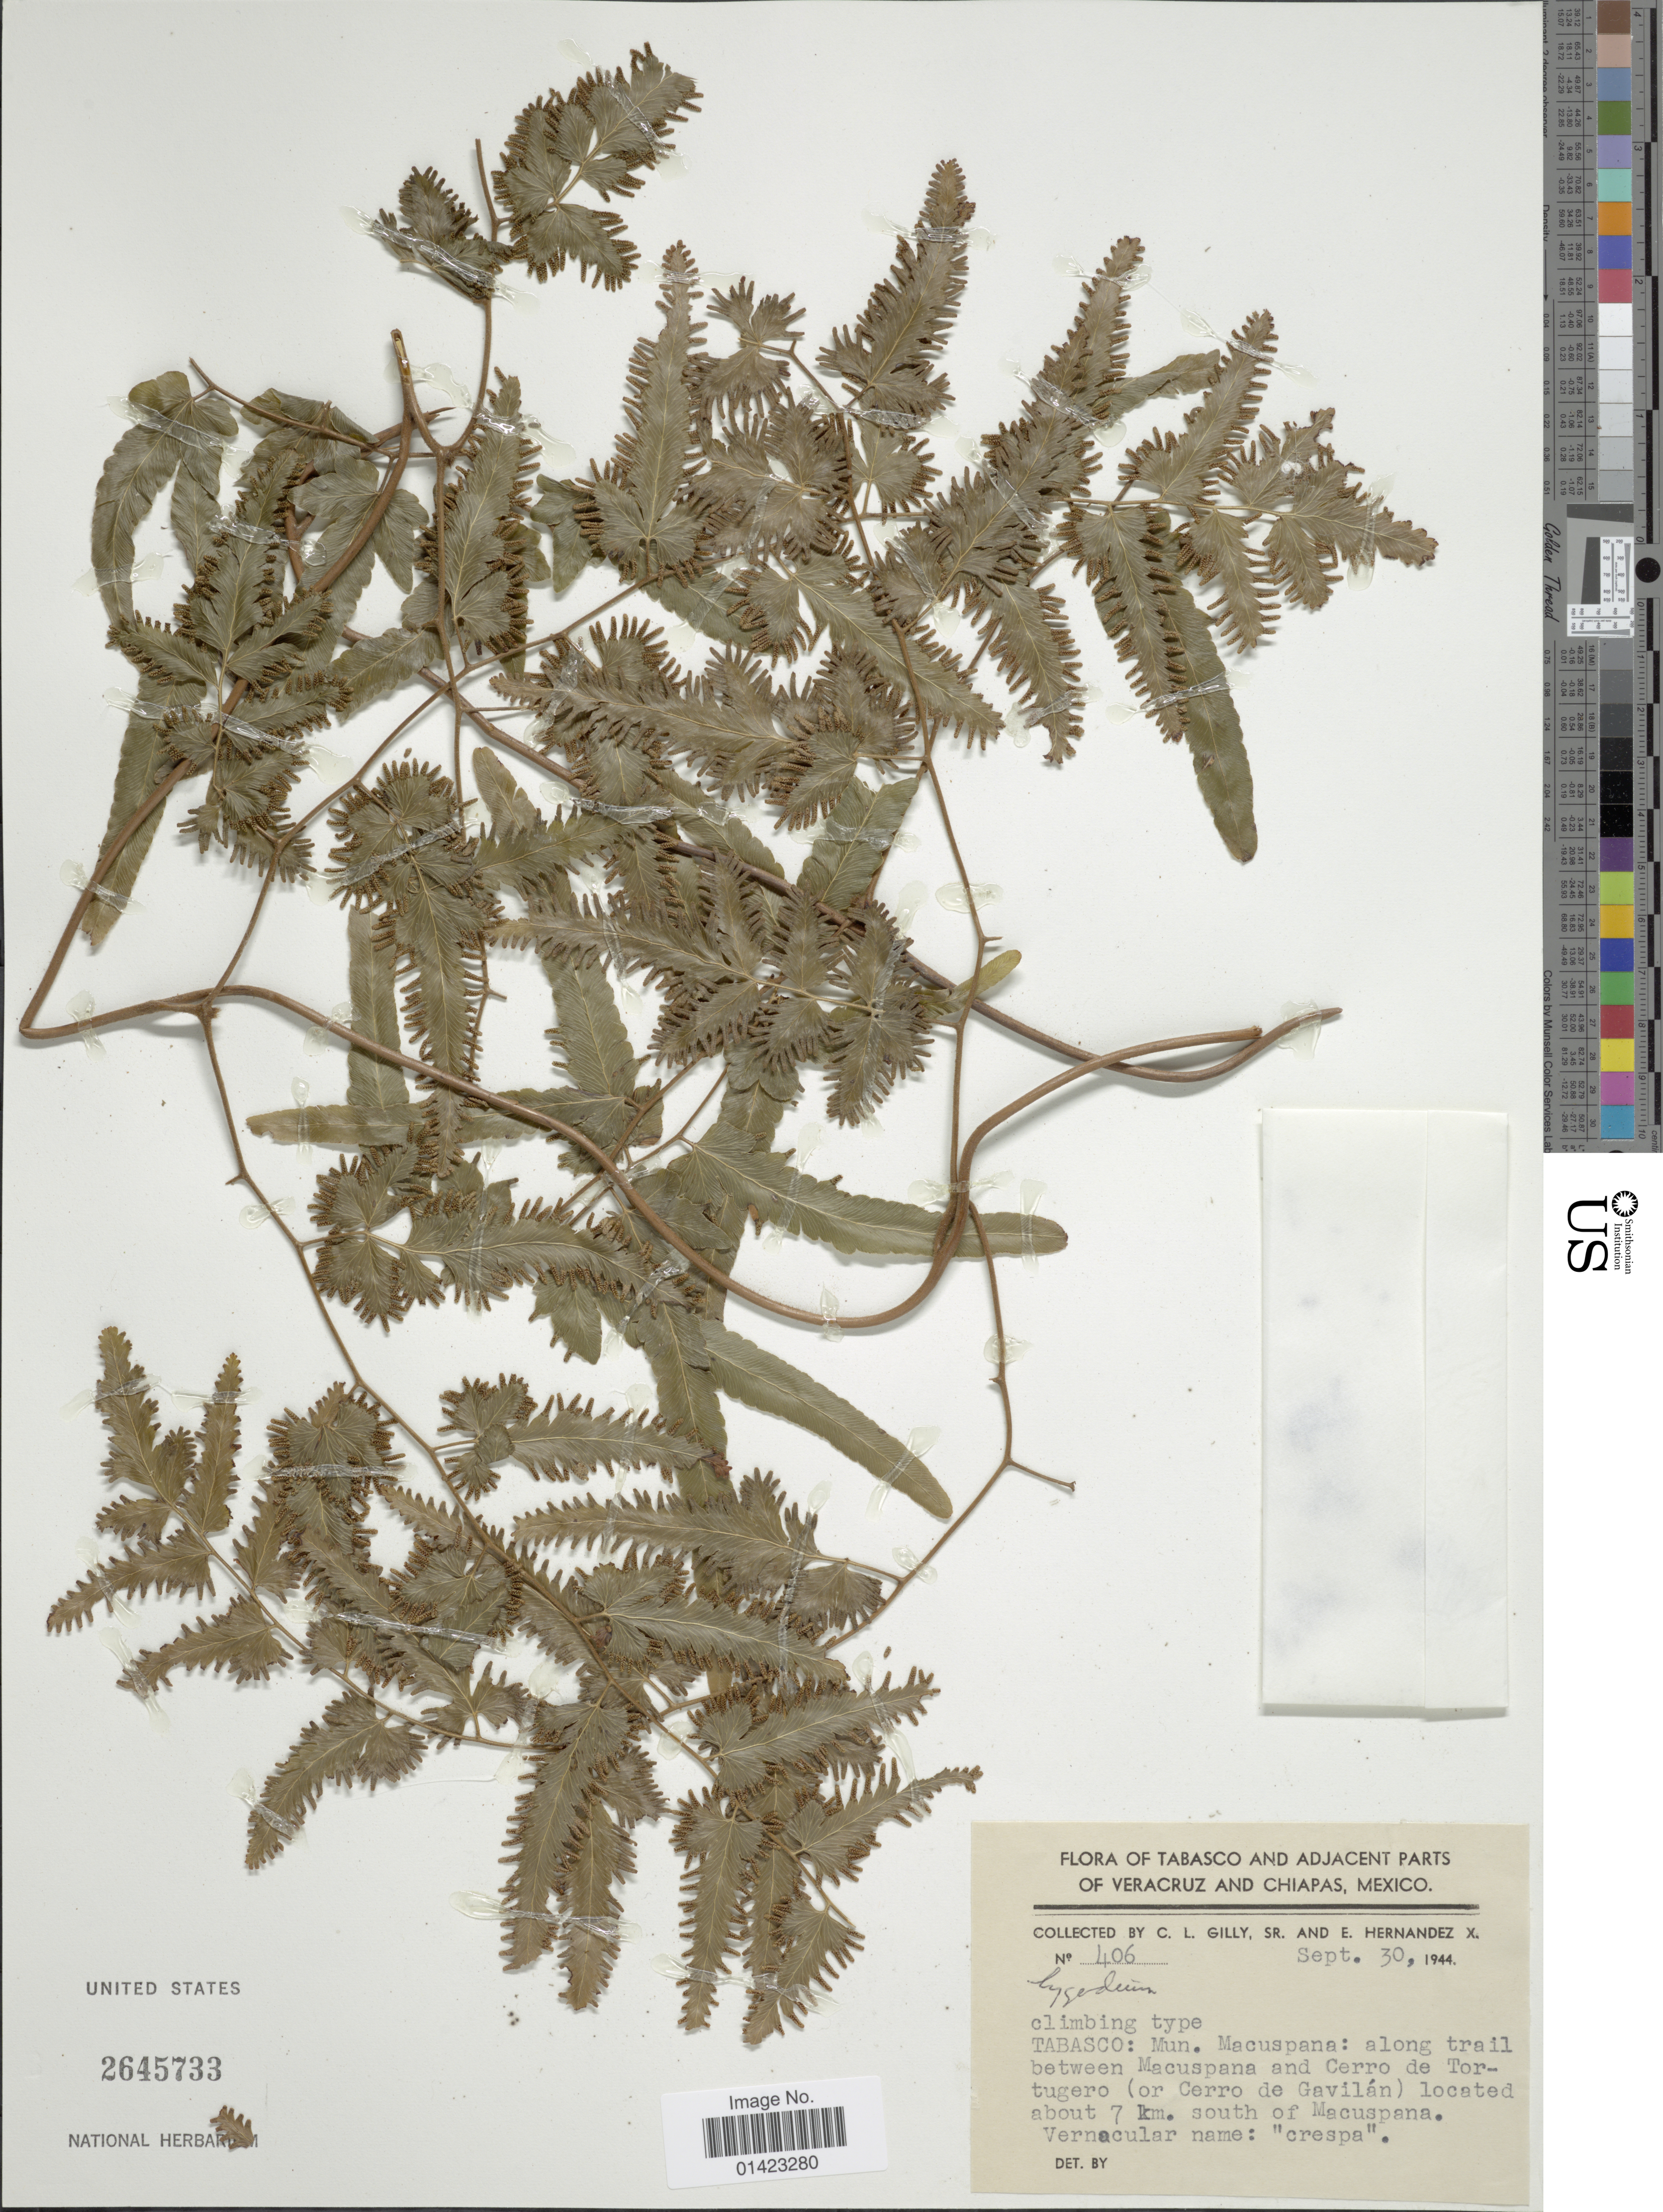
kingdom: Plantae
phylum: Tracheophyta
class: Polypodiopsida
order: Schizaeales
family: Lygodiaceae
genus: Lygodium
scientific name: Lygodium venustum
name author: Sw.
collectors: C. Gilly & E. Hernandez X.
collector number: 406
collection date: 1944-09-30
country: Mexico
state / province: Tabasco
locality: Tabasco: Mun. Macuspana: along trail between Macuspana and Cerro de Tortugero(or Cerro de Gavilán)about 7km south of macuspana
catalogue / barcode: US 2645733